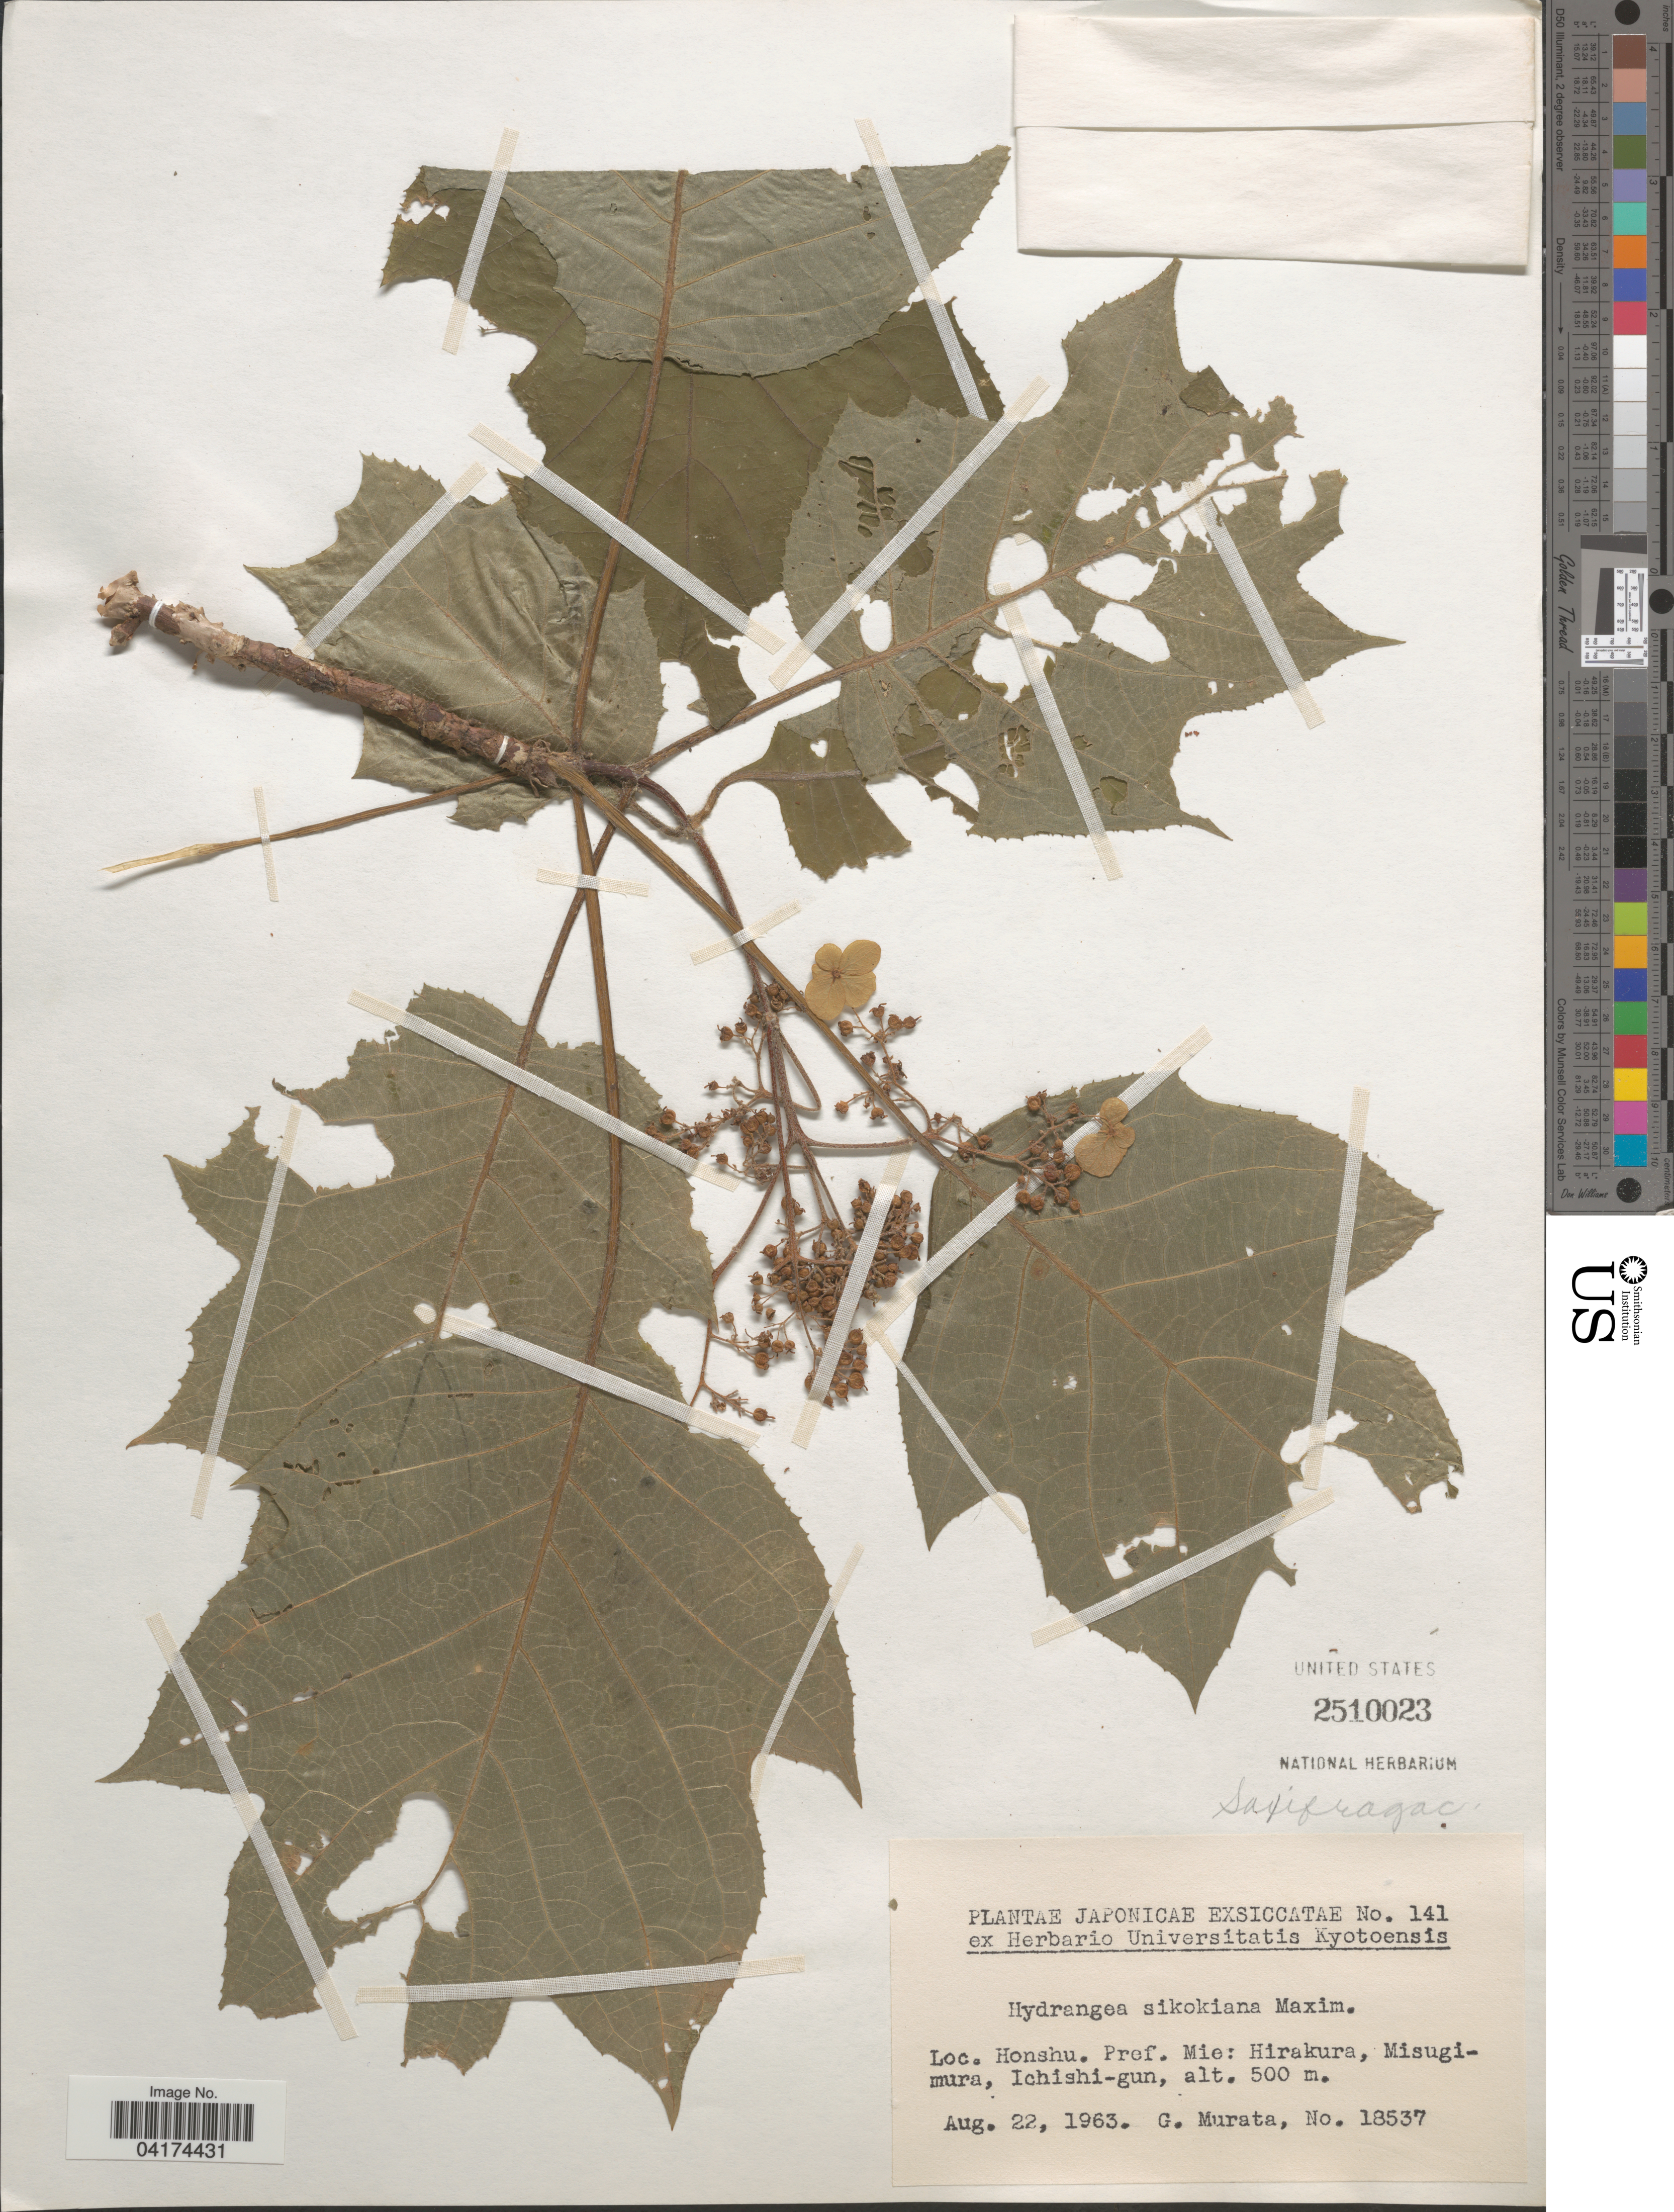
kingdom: Plantae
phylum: Tracheophyta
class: Magnoliopsida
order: Cornales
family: Hydrangeaceae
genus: Hydrangea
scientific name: Hydrangea sikokiana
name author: Maxim.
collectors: G. Murata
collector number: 18537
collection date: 1963-08-22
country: Japan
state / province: Mie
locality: Japonicae. Honshu. Pref Mie: Hirakura, Misugi-mura, Ichishi-gun.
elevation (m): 500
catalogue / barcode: US 2510023